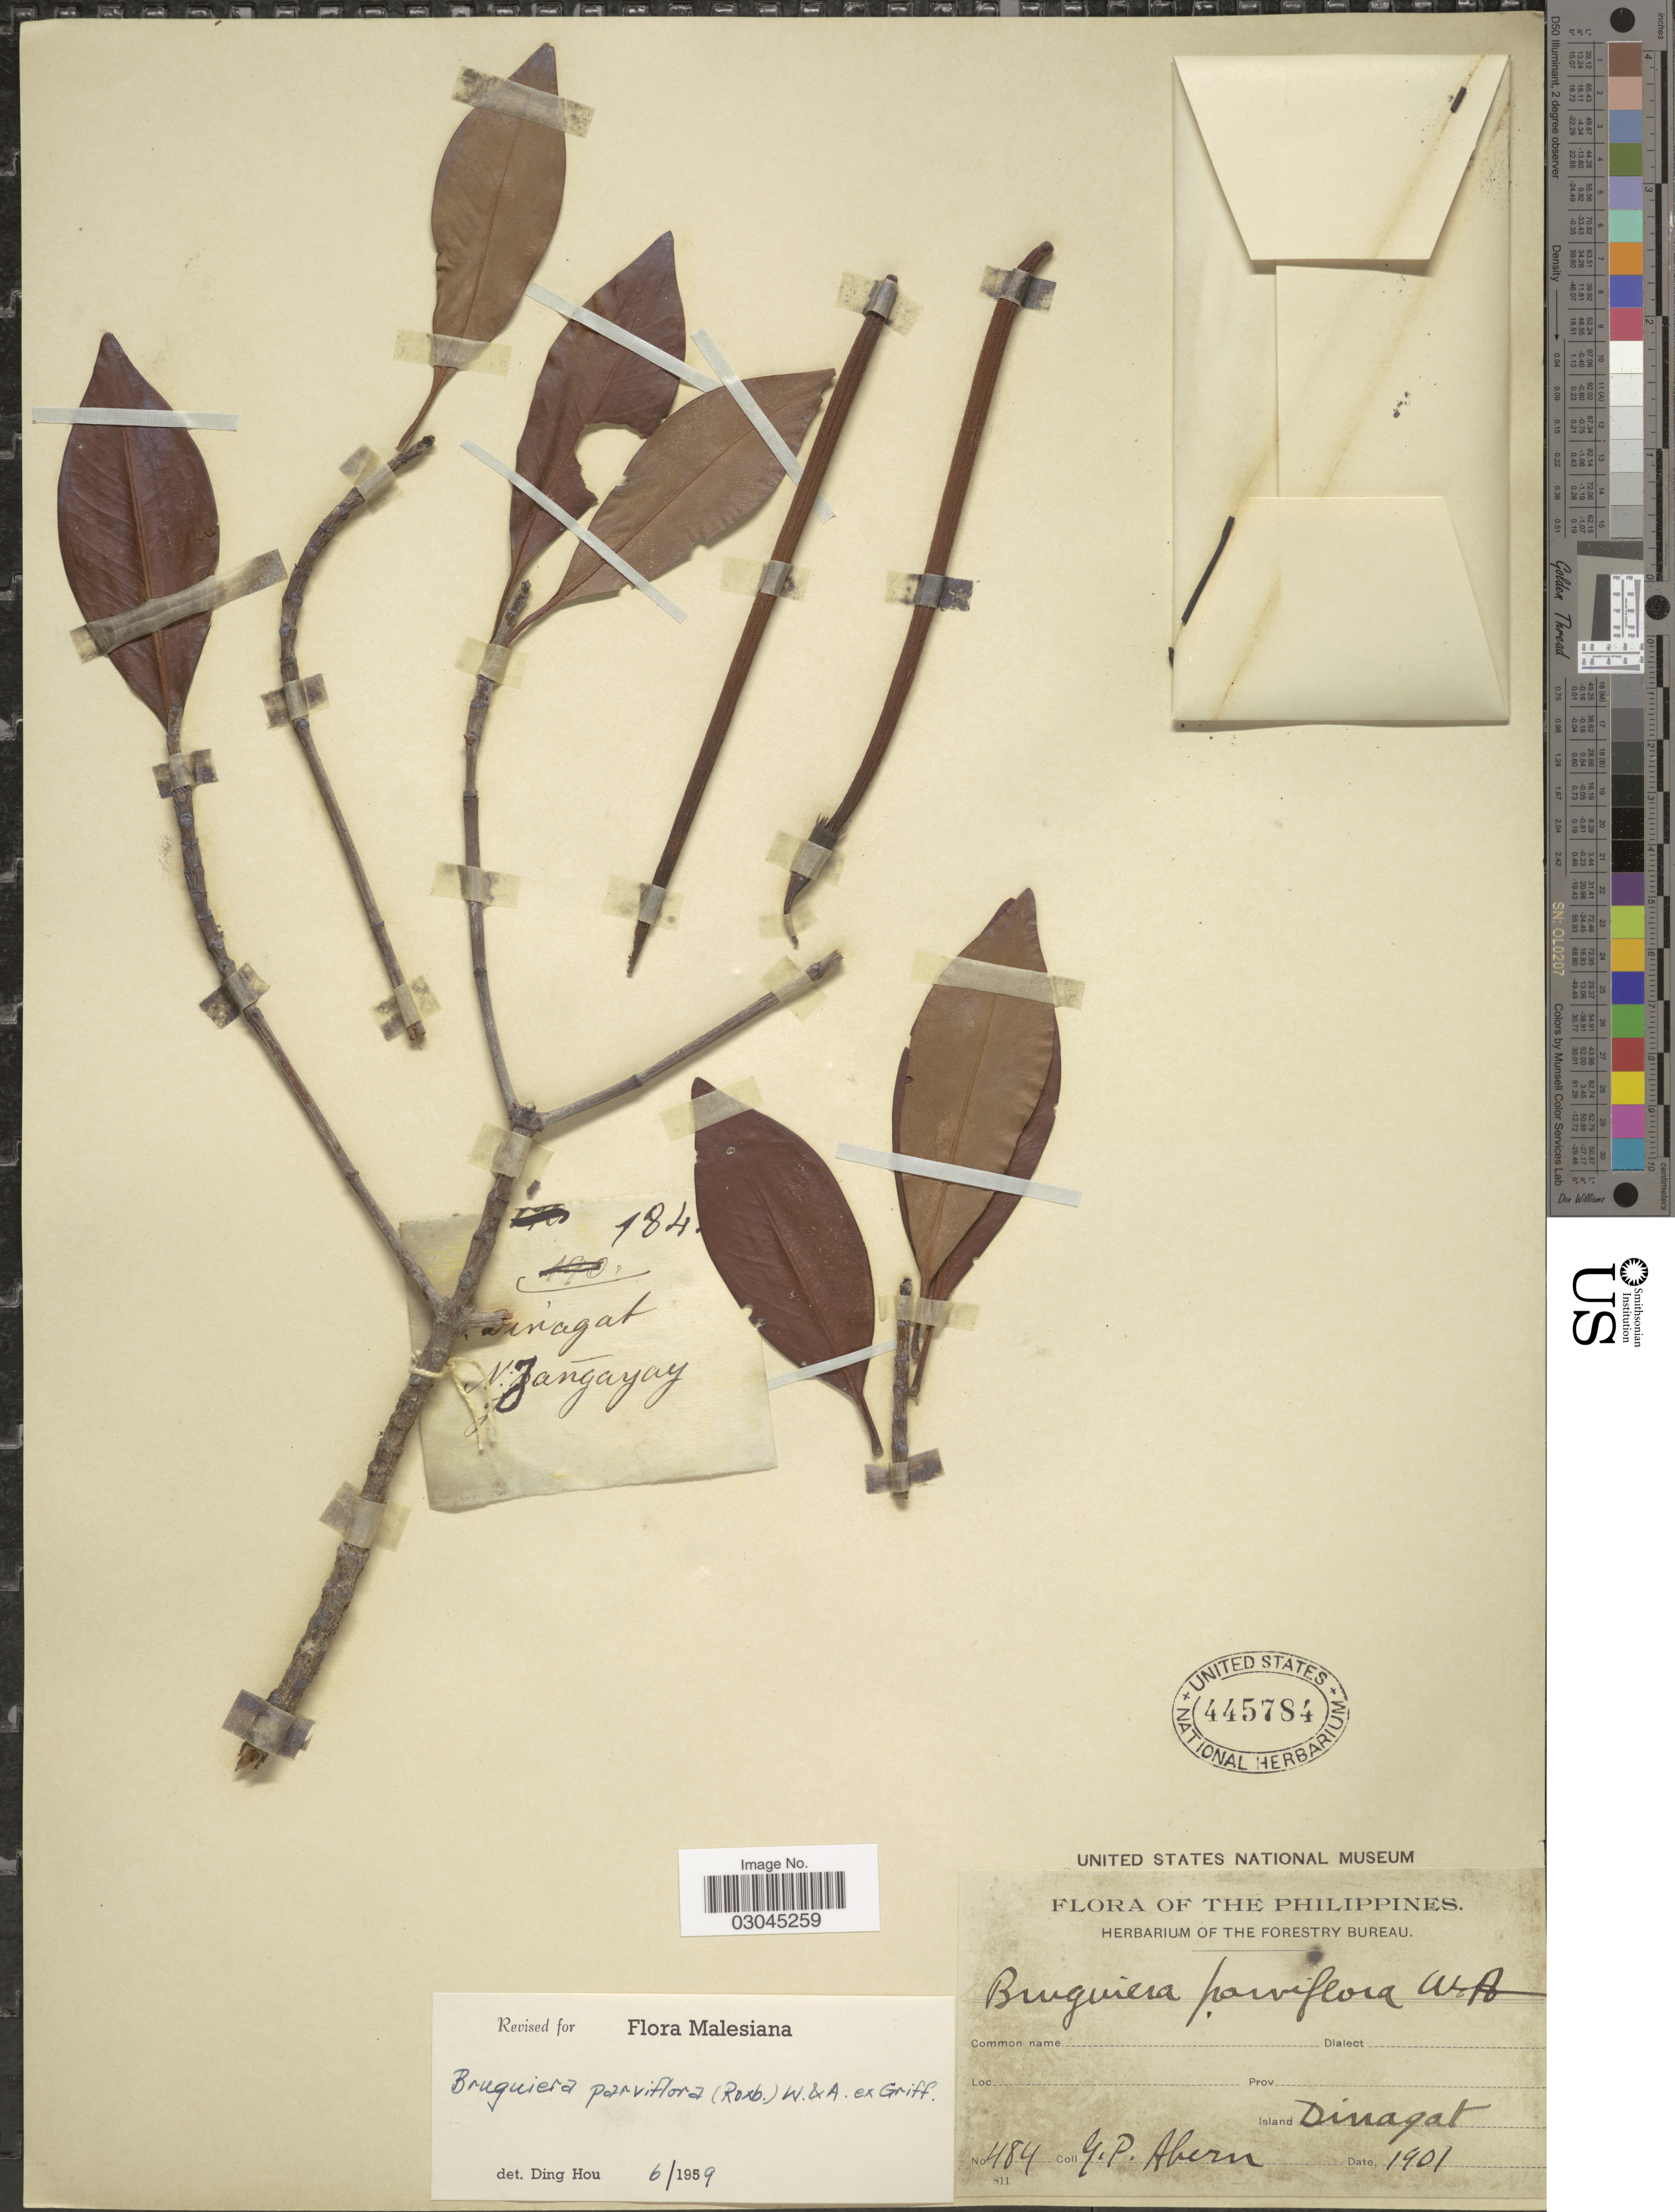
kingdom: Plantae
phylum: Tracheophyta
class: Magnoliopsida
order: Malpighiales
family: Rhizophoraceae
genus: Bruguiera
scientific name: Bruguiera parviflora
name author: (Roxb.) Wight & Arn. ex Griff.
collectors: G. Ahern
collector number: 484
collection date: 1901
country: Philippines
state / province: Caraga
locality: Island Dinagat.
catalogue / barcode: US 445784